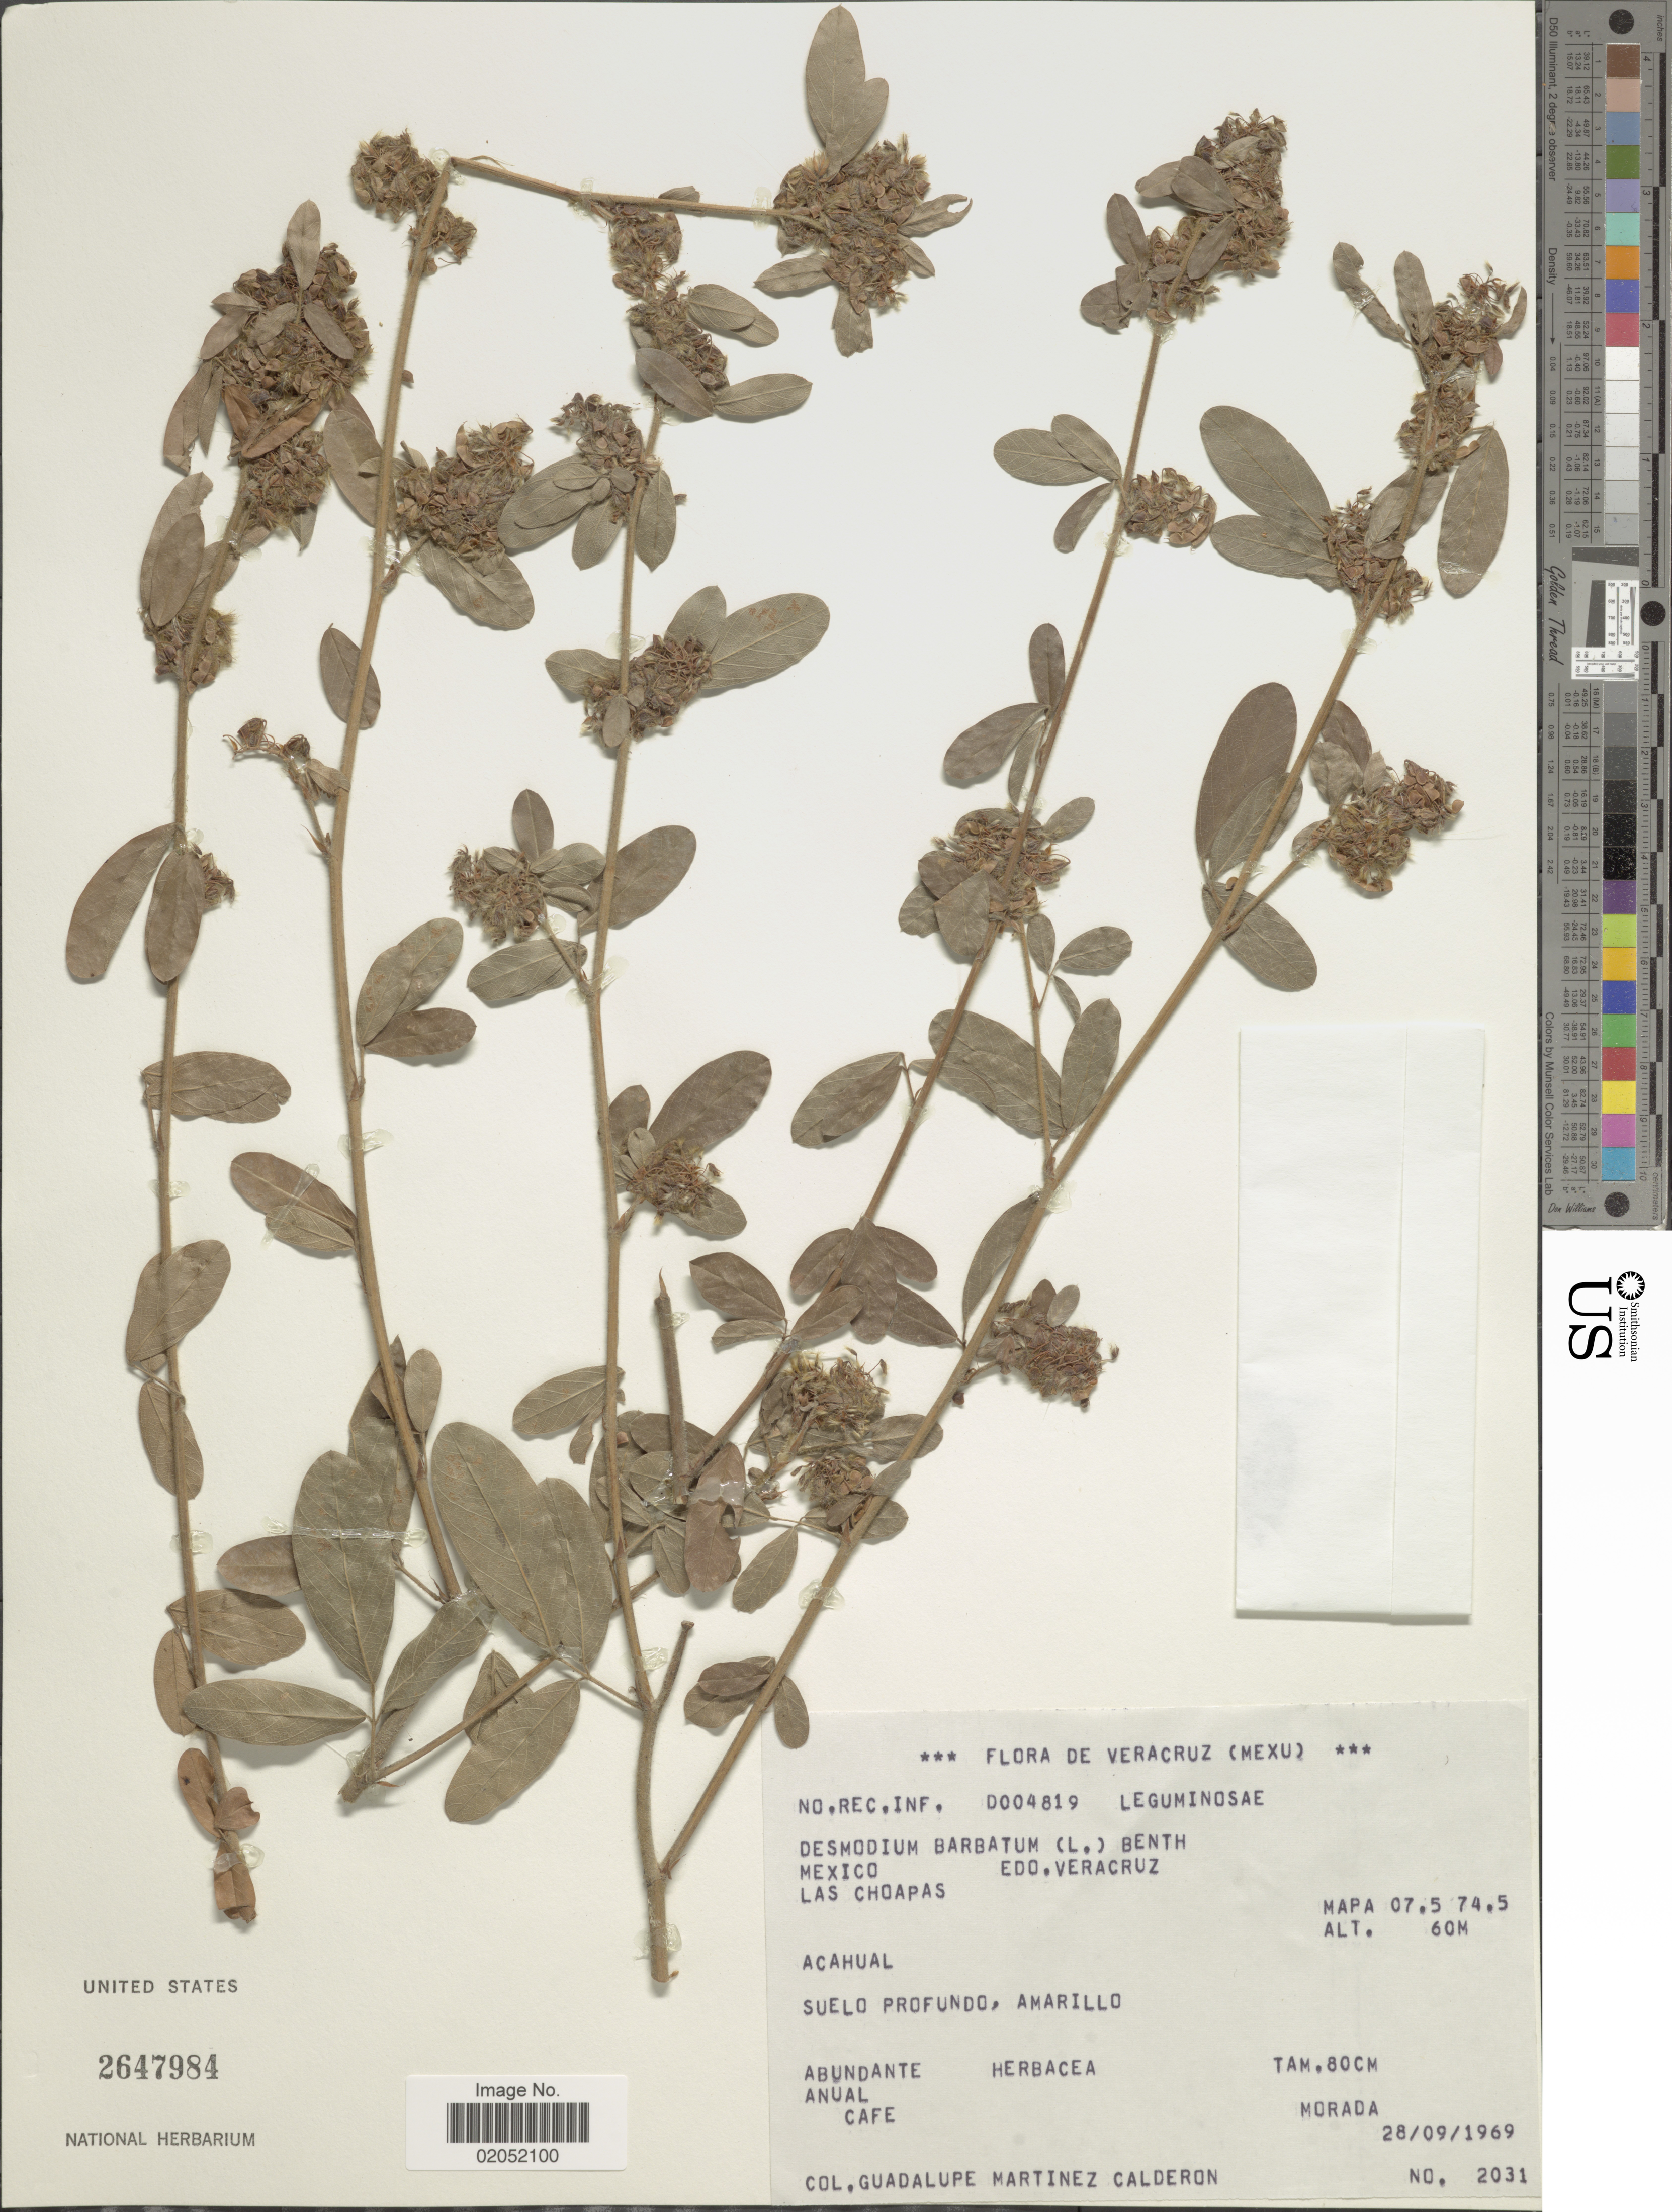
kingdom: Plantae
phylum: Tracheophyta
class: Magnoliopsida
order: Fabales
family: Fabaceae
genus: Grona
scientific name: Grona barbata var. barbata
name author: (L.) H. Ohashi & K. Ohashi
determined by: Strong, Mark T., (BOT), Smithsonian Institution - National Museum of Natural History (UNITED STATES)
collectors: G. Martinez-C.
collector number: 2031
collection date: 1969-09-28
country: Mexico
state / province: Veracruz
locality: Edo. Veracruz, Las Choapas. Mapa 07.5 74.5, Acahual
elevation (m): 60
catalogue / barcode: US 2647984